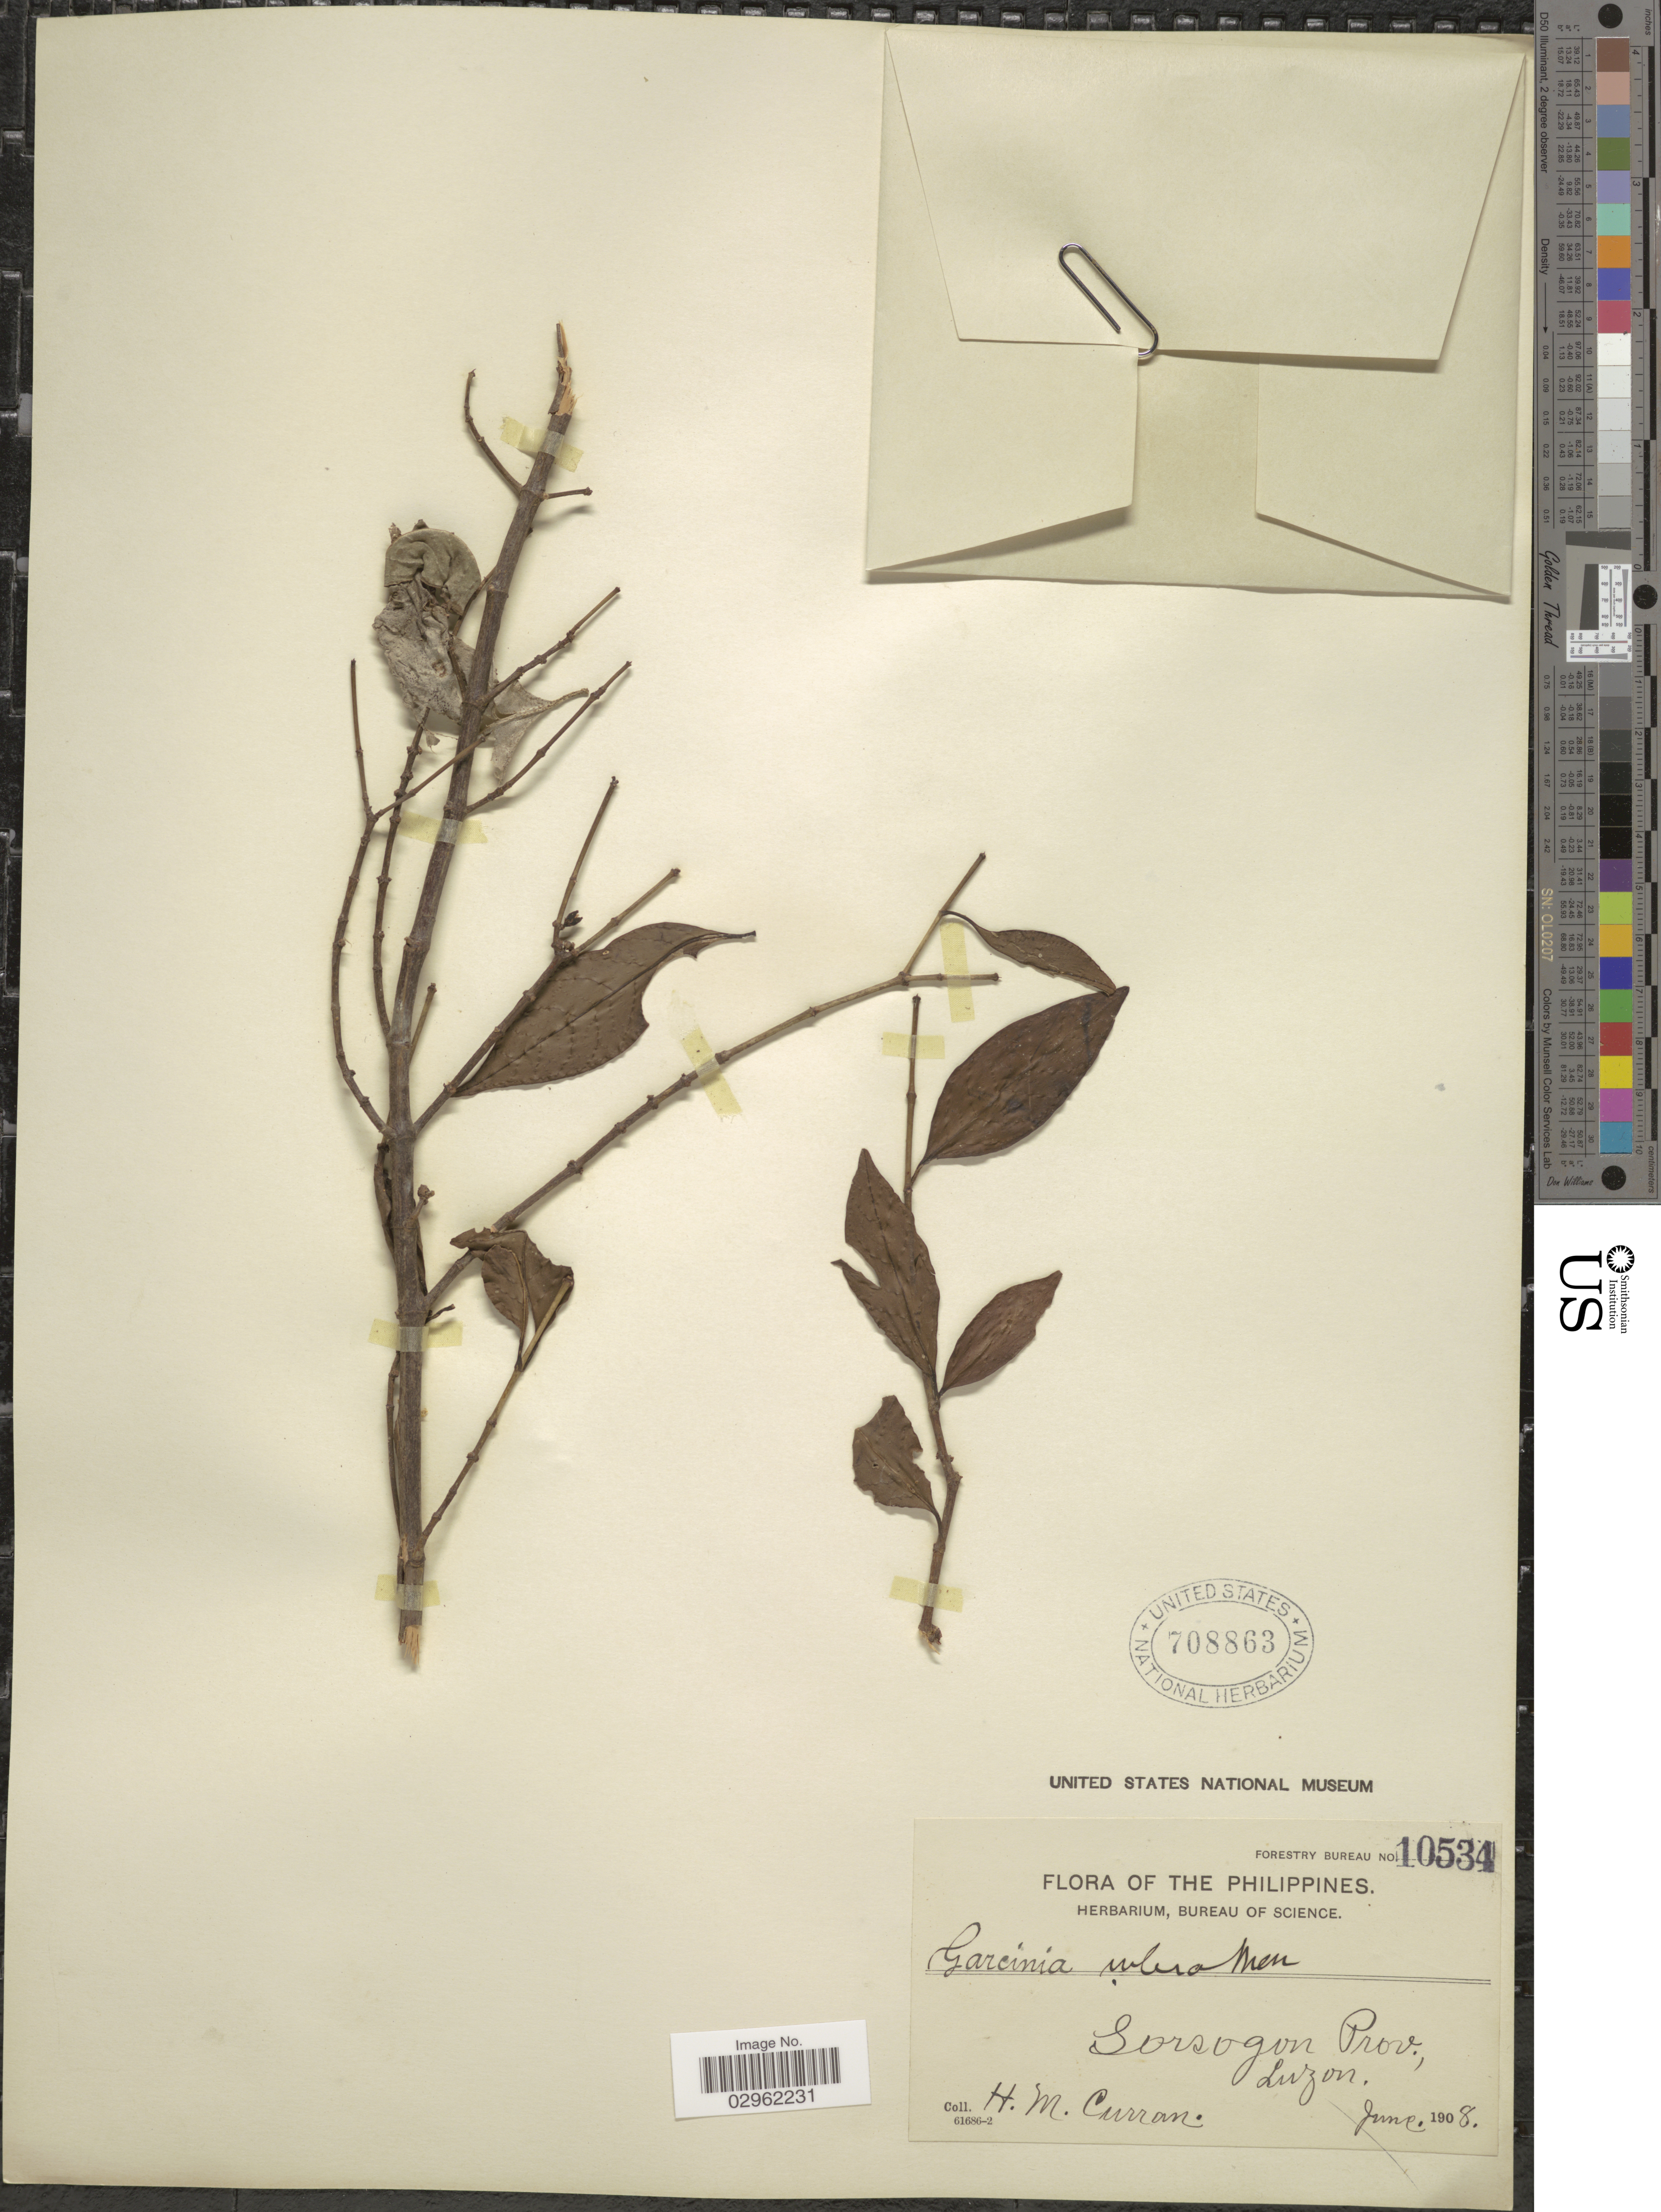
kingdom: Plantae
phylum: Tracheophyta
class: Magnoliopsida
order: Malpighiales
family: Clusiaceae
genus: Garcinia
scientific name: Garcinia rubra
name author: Merr.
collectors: H. M. Curran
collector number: Forestry Bureau 10534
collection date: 1908-06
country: Philippines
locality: Sorsogon Prov., Luzon.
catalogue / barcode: US 708863